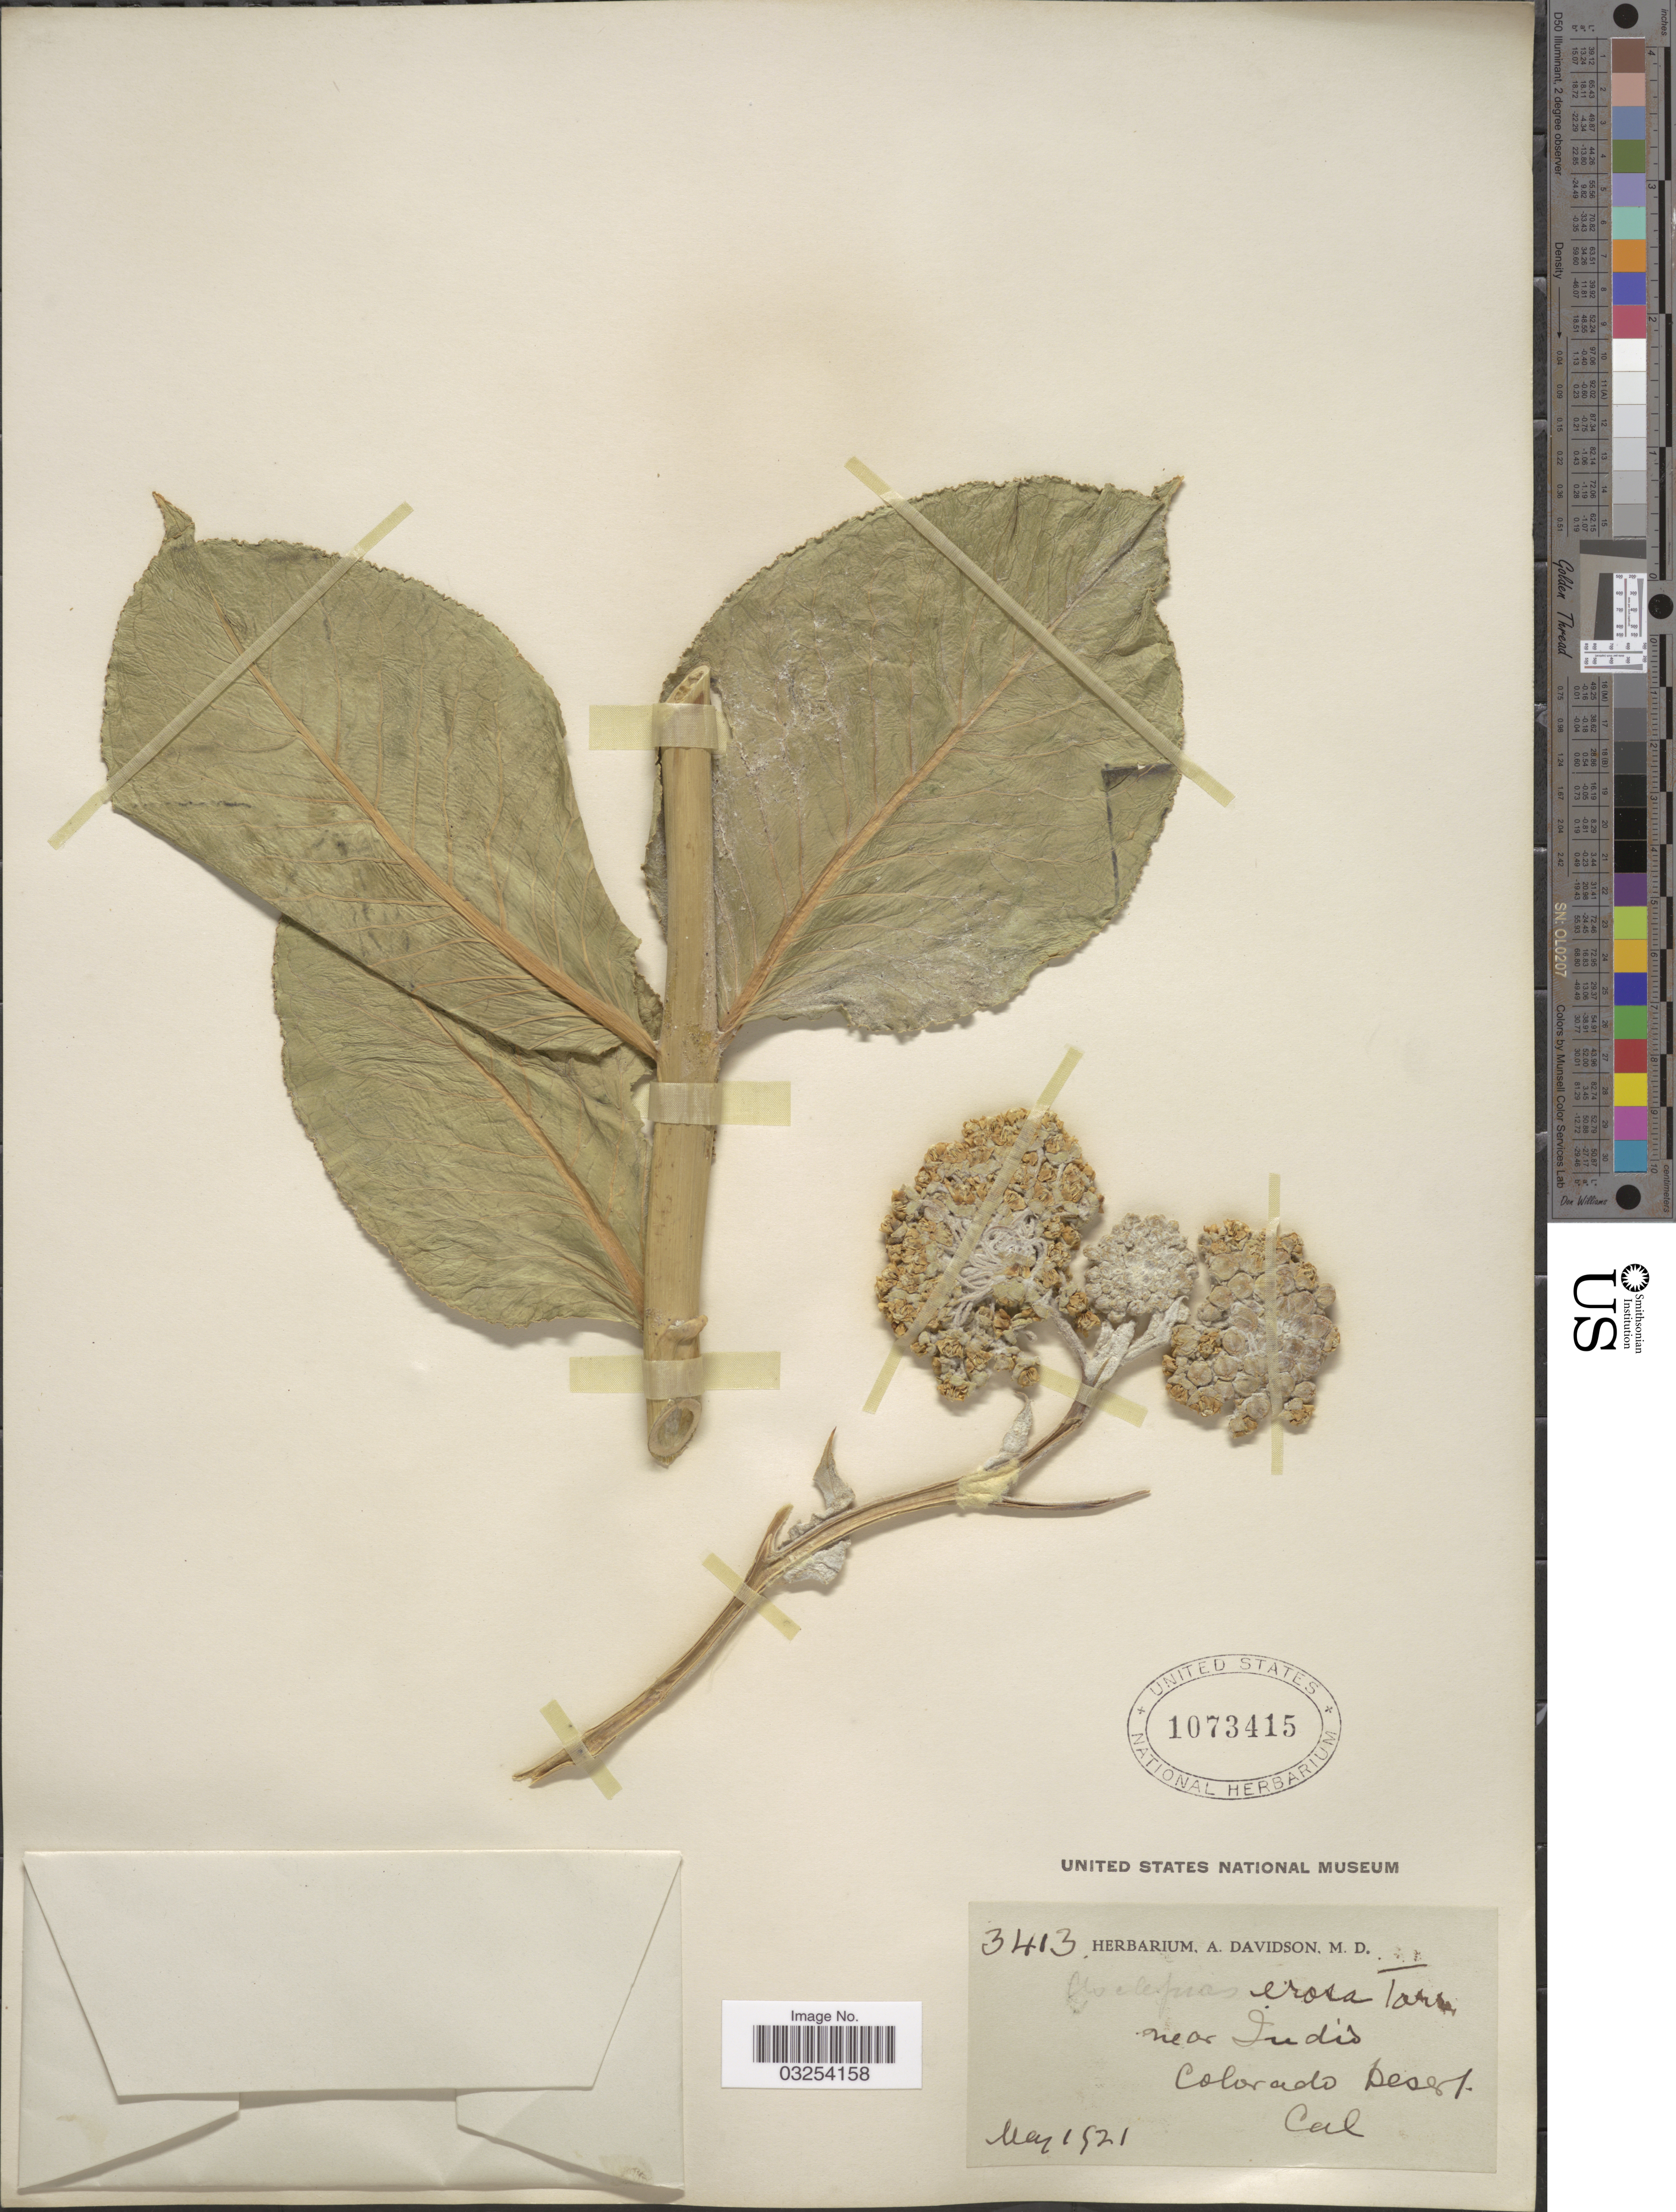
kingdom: Plantae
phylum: Tracheophyta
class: Magnoliopsida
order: Gentianales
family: Apocynaceae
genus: Asclepias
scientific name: Asclepias erosa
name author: Torr.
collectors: ex herb. A. Davidson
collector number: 3413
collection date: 1921-05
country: United States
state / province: California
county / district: Riverside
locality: Near Indio Colorado Desert.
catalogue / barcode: US 1073415